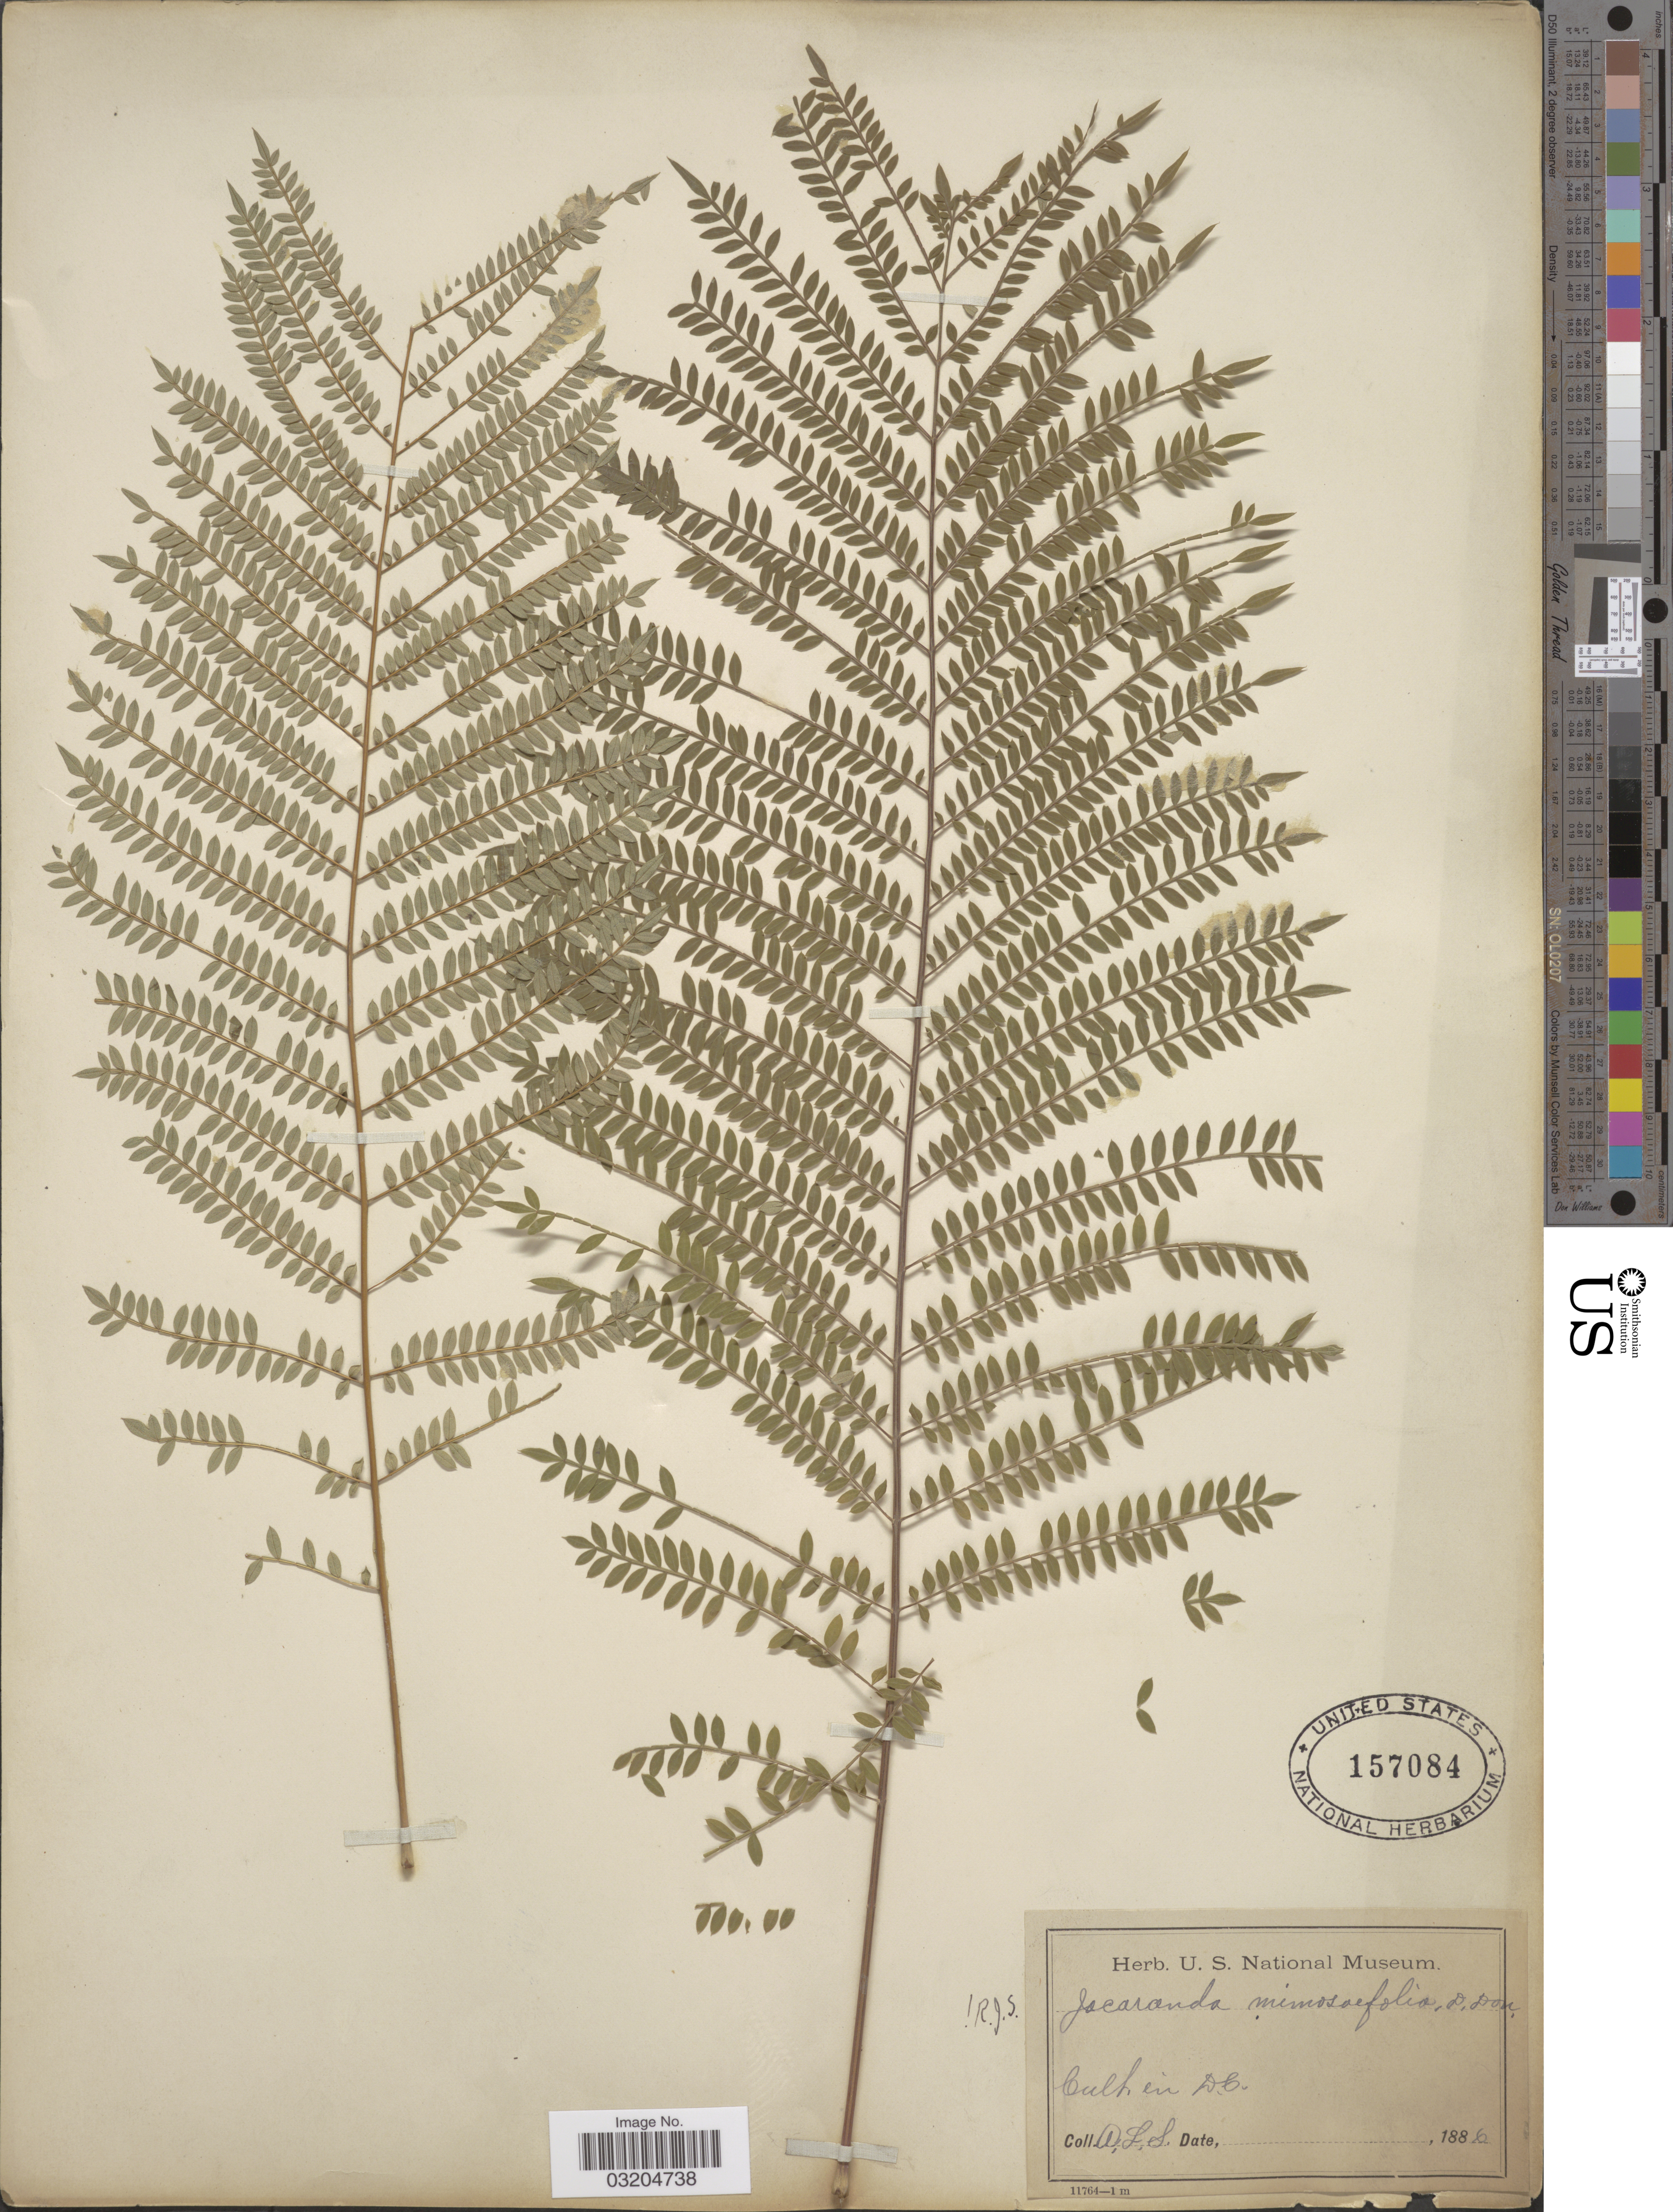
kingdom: Plantae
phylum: Tracheophyta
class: Magnoliopsida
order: Lamiales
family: Bignoniaceae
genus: Jacaranda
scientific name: Jacaranda mimosifolia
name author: D. Don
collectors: A. L. S.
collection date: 1886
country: United States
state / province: District of Columbia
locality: Cult. in D.C.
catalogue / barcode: US 157084